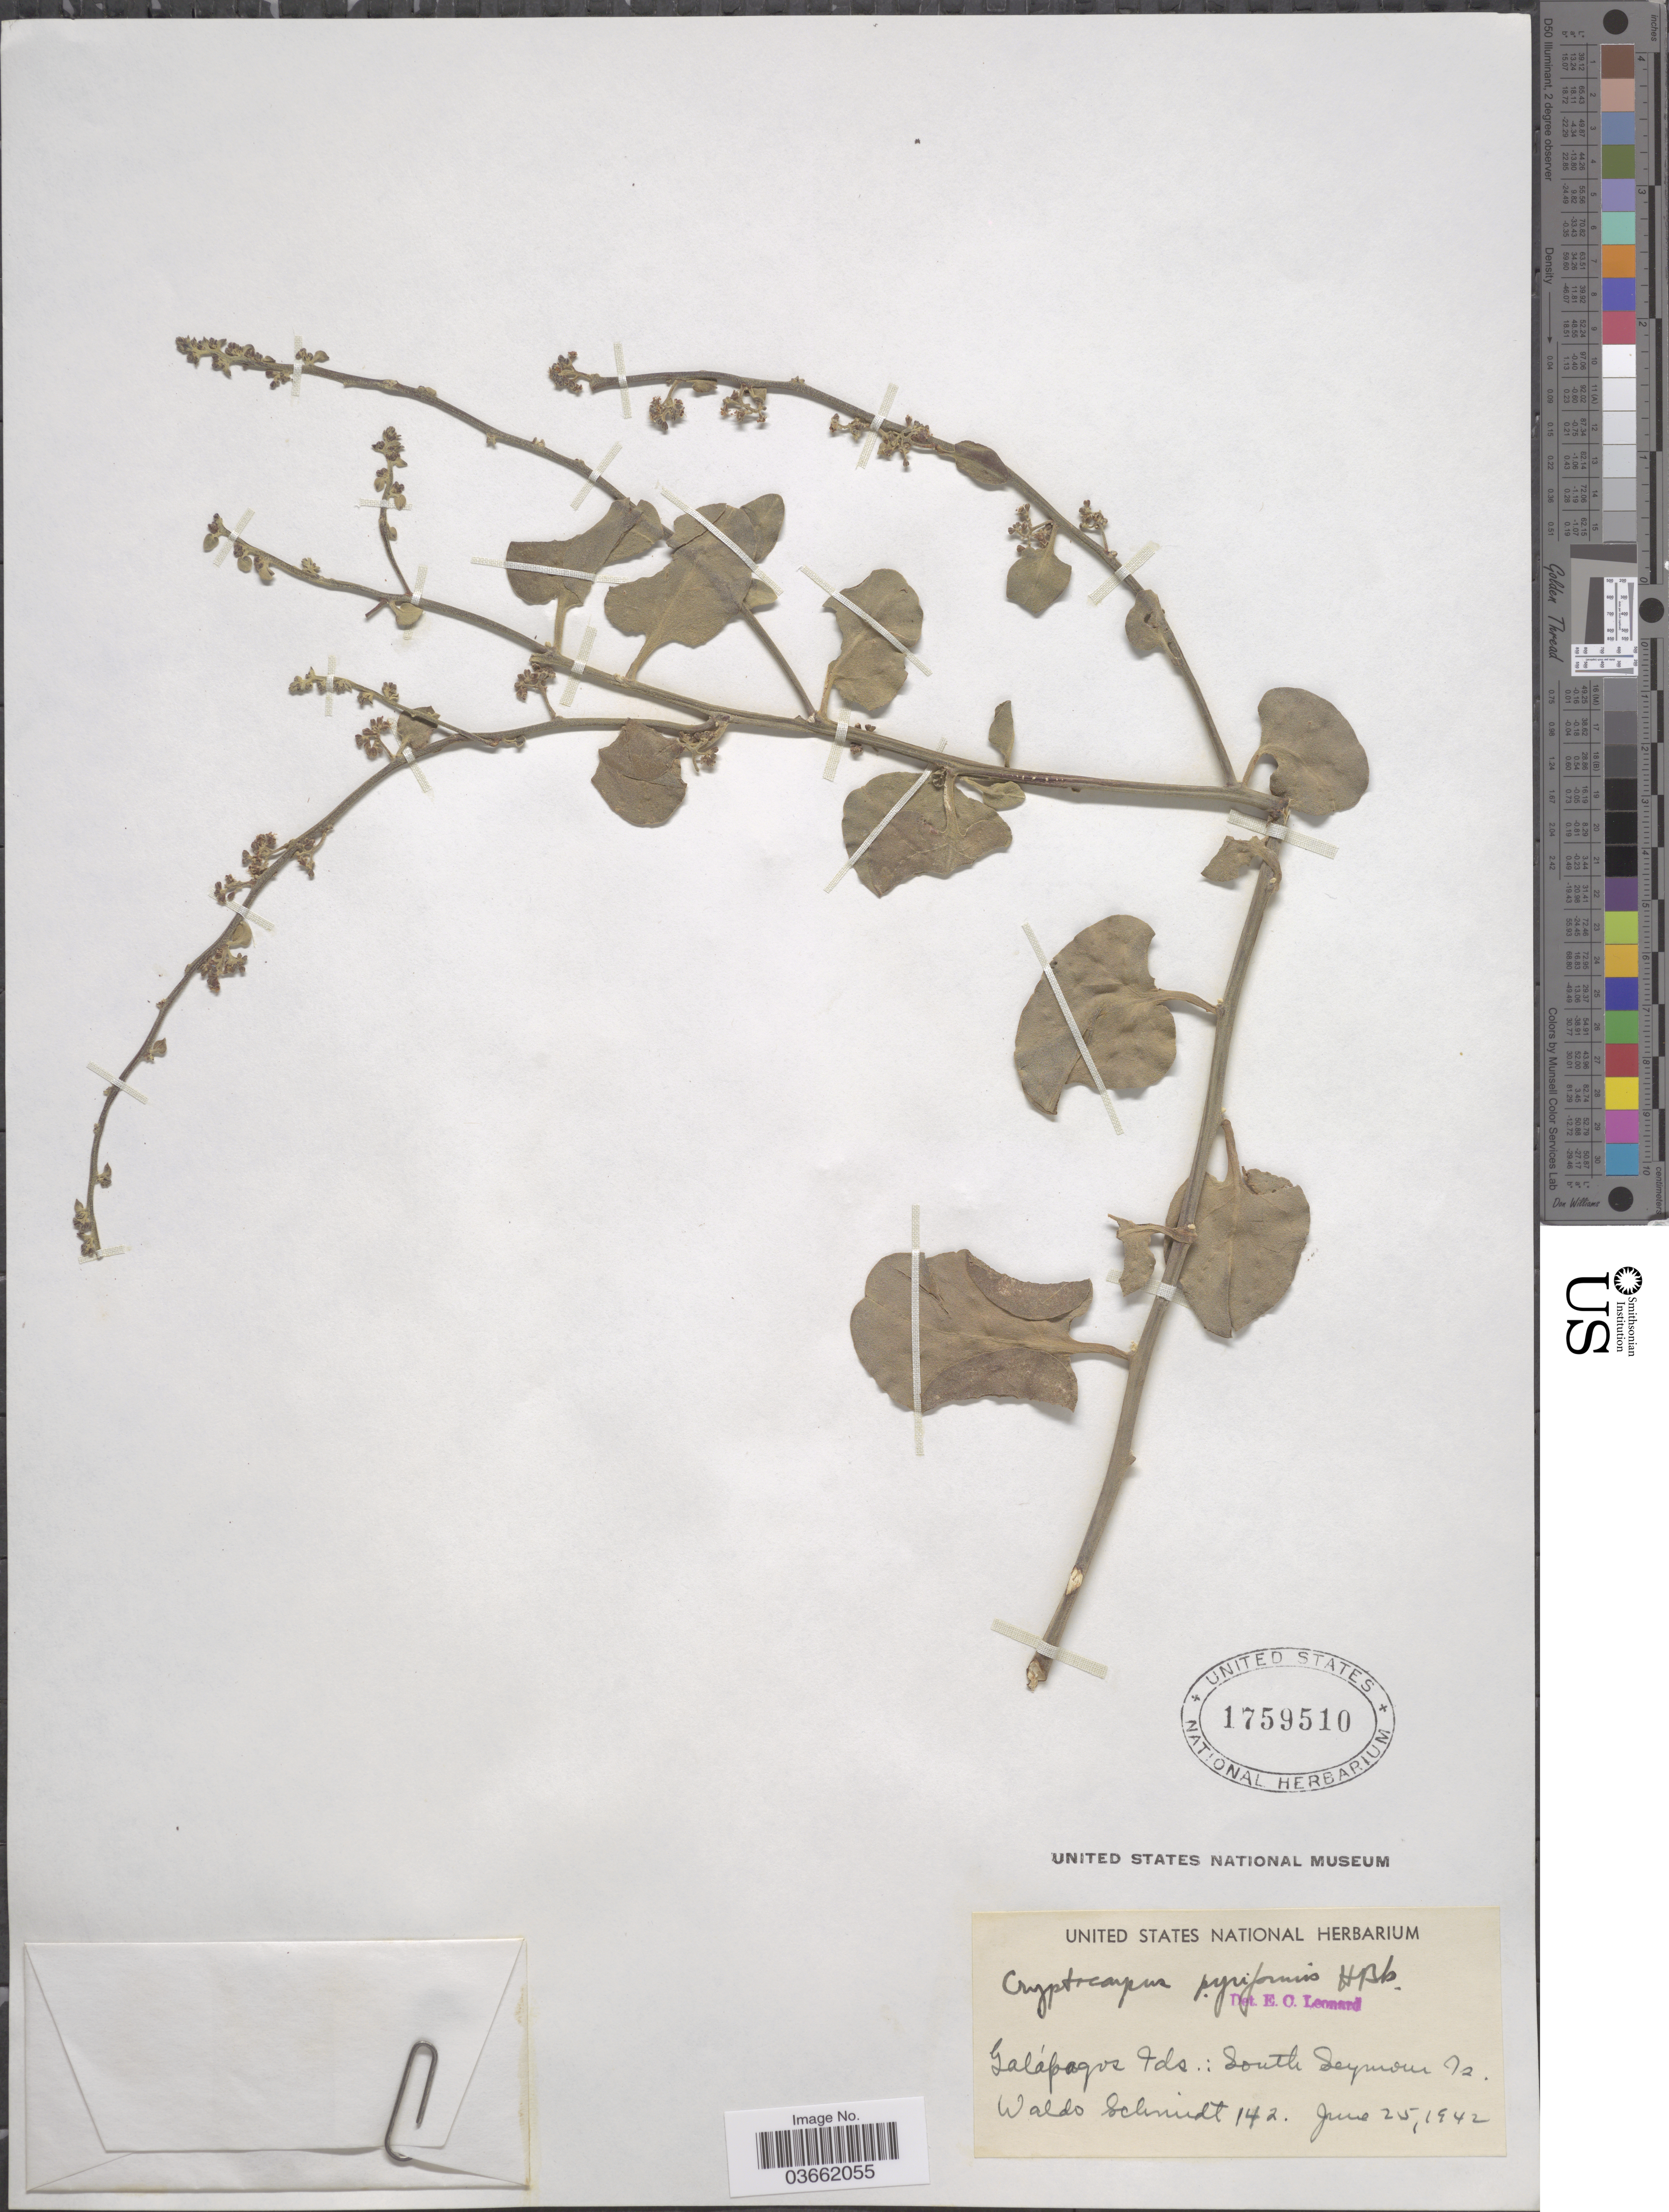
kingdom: Plantae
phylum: Tracheophyta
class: Magnoliopsida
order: Caryophyllales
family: Nyctaginaceae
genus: Cryptocarpus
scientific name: Cryptocarpus pyriformis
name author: Kunth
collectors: W. Schmidt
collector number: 142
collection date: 1942-06-25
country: Ecuador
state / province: Colón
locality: Galápagos Ids.: South Seymour Is.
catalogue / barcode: US 1759510